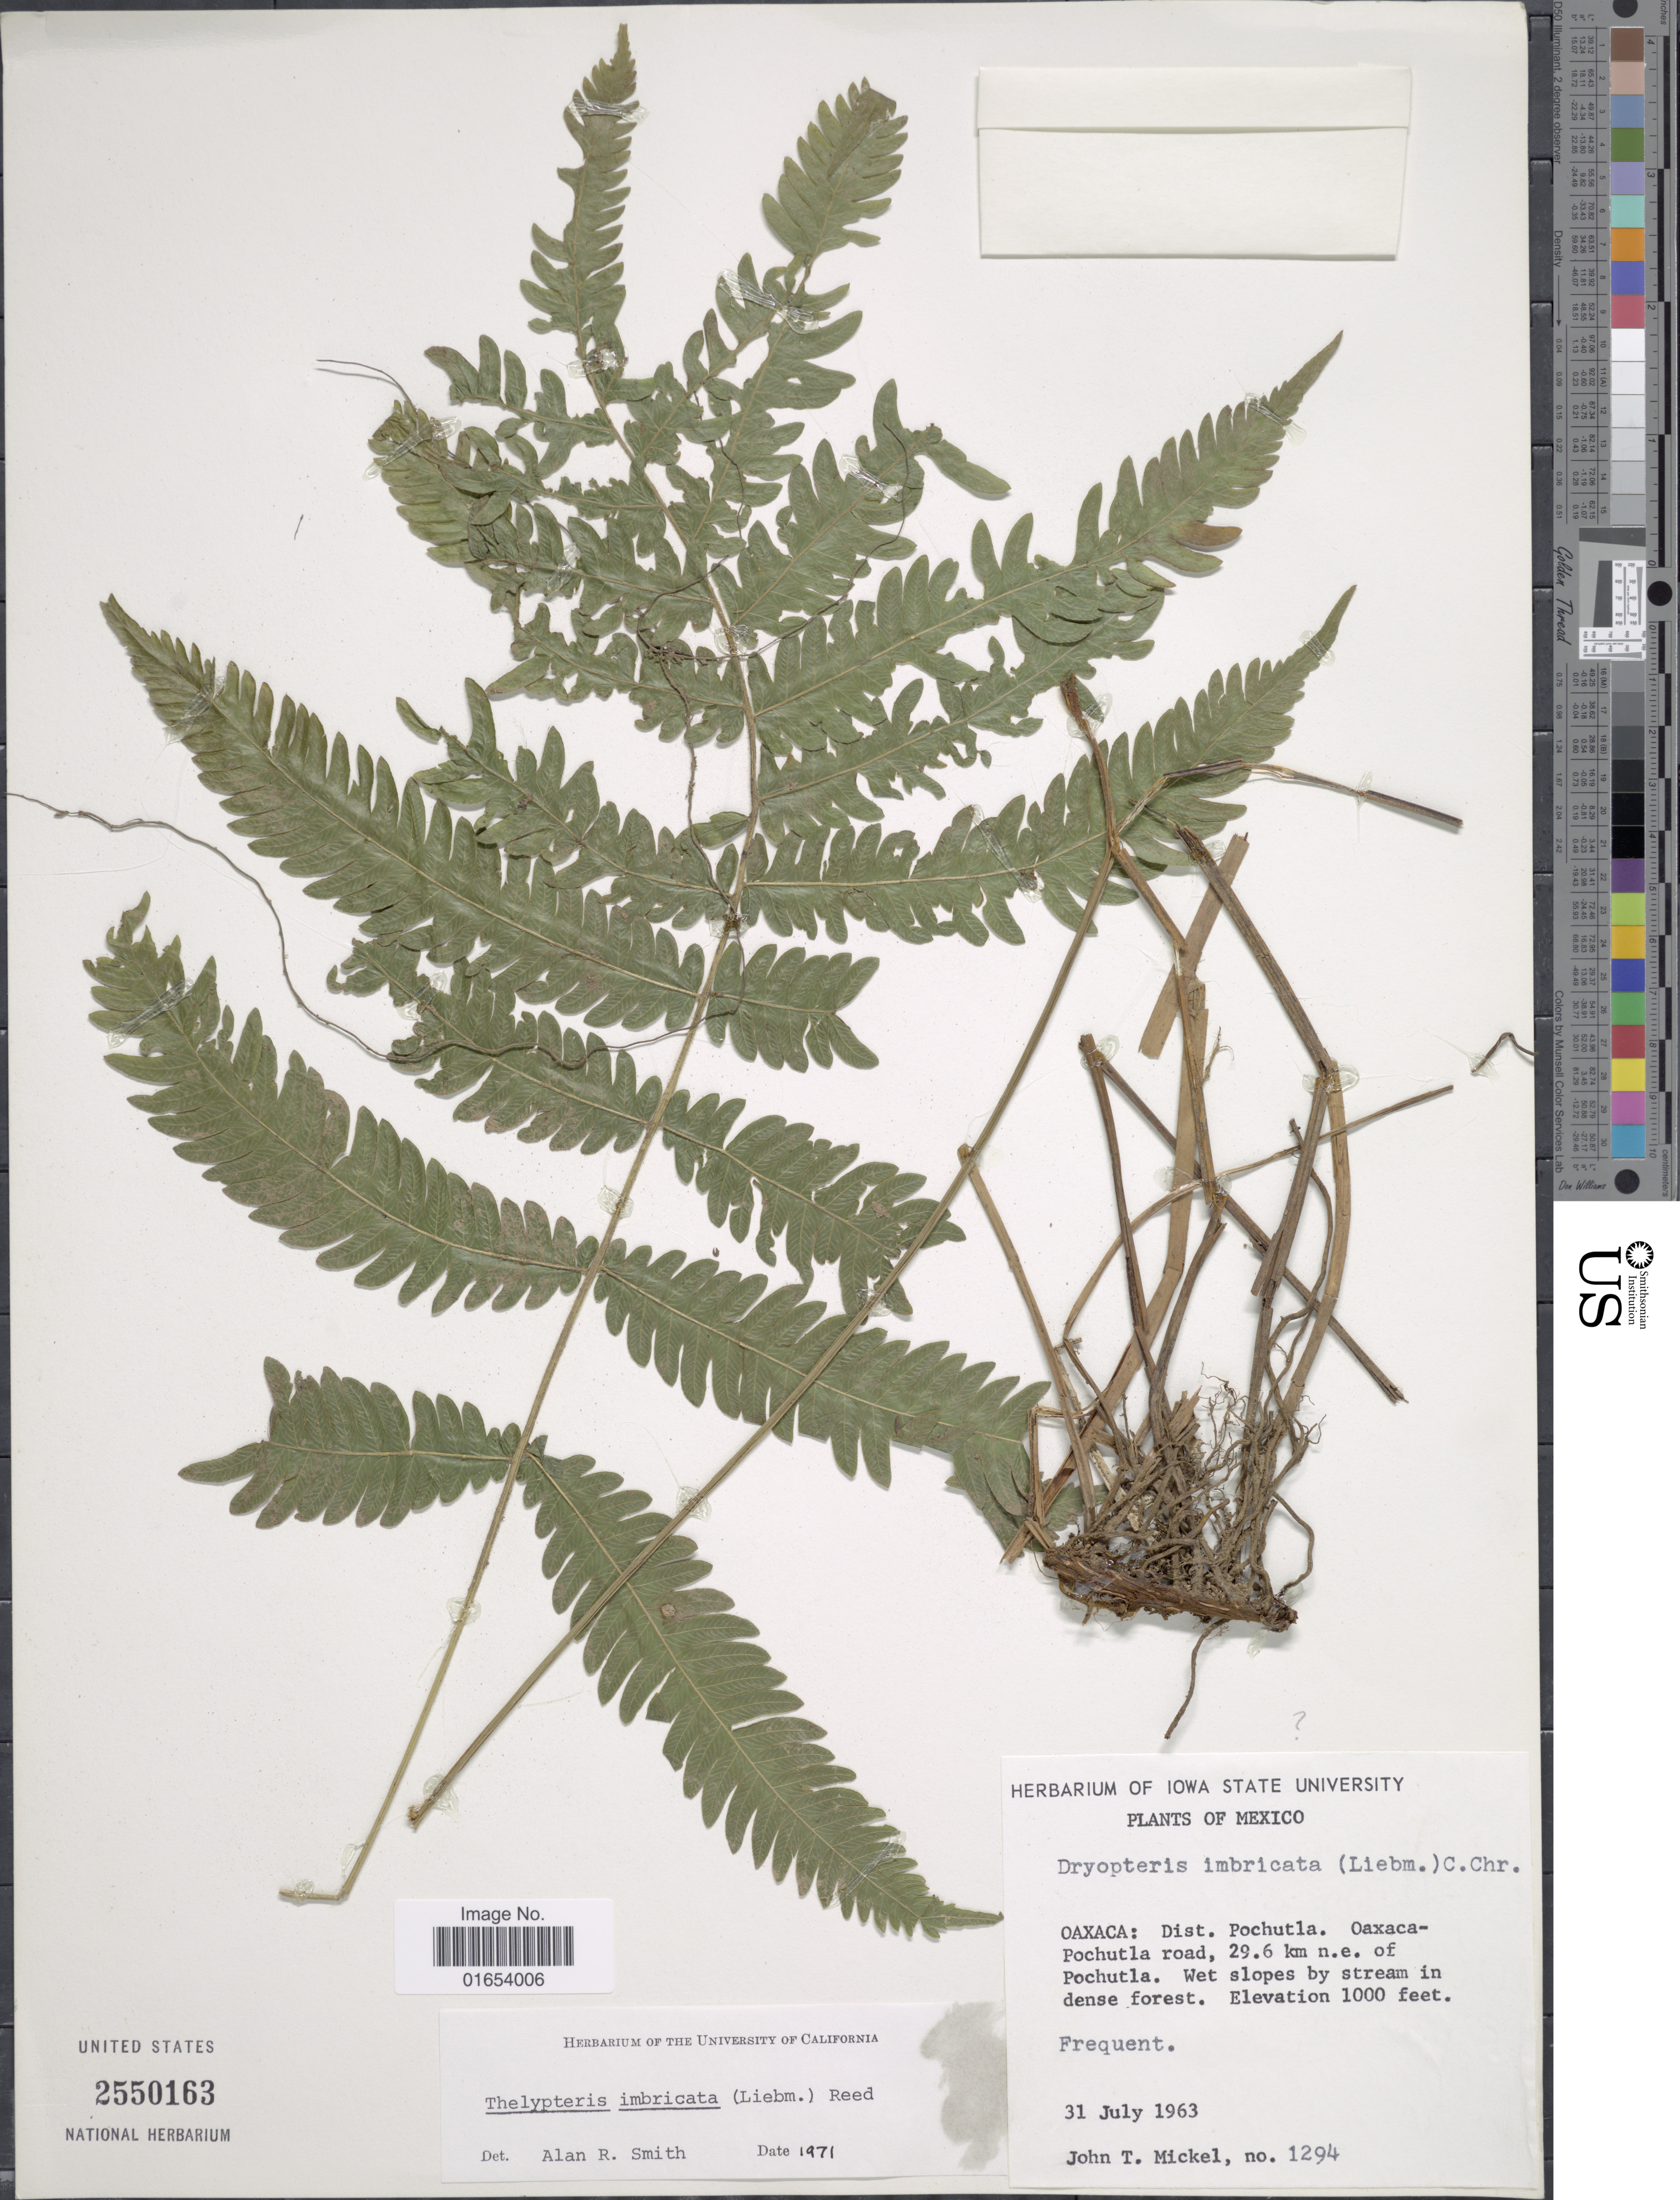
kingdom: Plantae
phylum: Tracheophyta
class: Polypodiopsida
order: Polypodiales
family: Thelypteridaceae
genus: Goniopteris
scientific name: Goniopteris imbricata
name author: (Liebm.) Á. Löve & D. Löve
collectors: J. T. Mickel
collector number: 1294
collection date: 1963-07-31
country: Mexico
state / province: Oaxaca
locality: Oaxaca: Dist. Pochutla. Oaxaca-Pochutla road, 29.6 km n.e of Pochutla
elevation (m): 305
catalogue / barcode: US 2550163